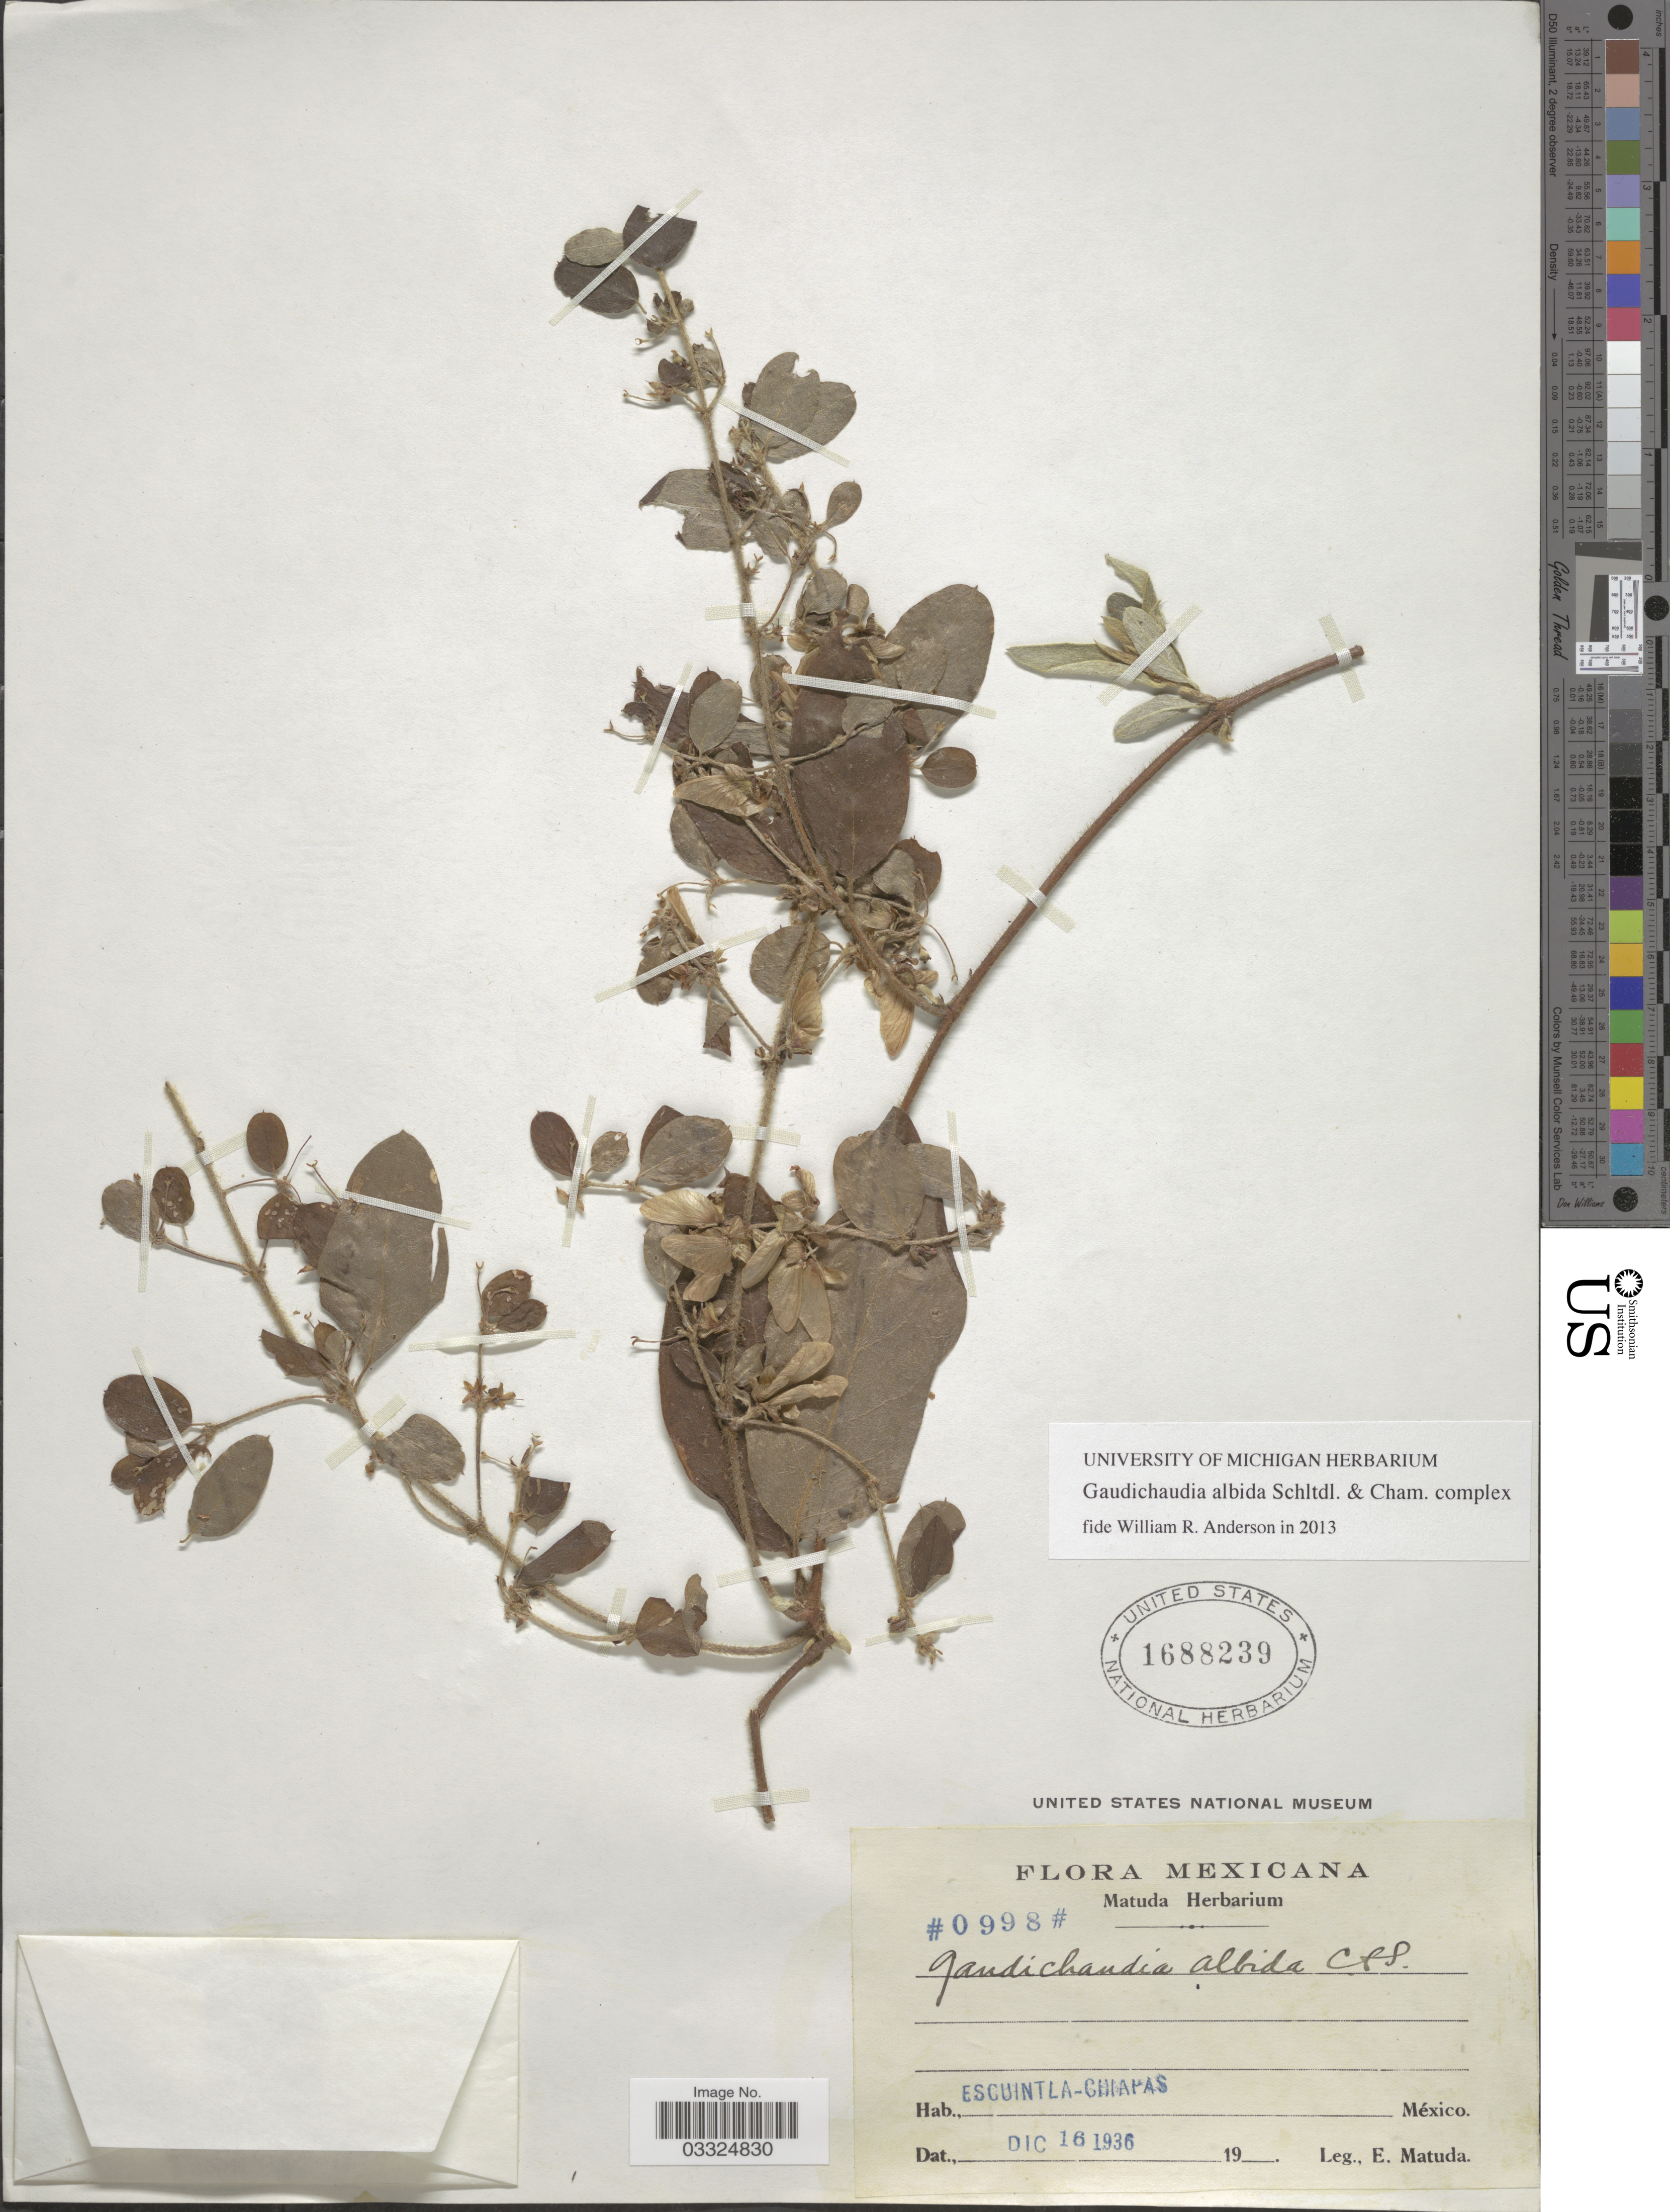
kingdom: Plantae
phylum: Tracheophyta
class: Magnoliopsida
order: Malpighiales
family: Malpighiaceae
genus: Gaudichaudia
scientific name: Gaudichaudia albida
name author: Schltdl. & Cham.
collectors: E. Matuda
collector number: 0998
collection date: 1936-12-16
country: Mexico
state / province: Chiapas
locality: Escuintla-Chiapas.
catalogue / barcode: US 1688239